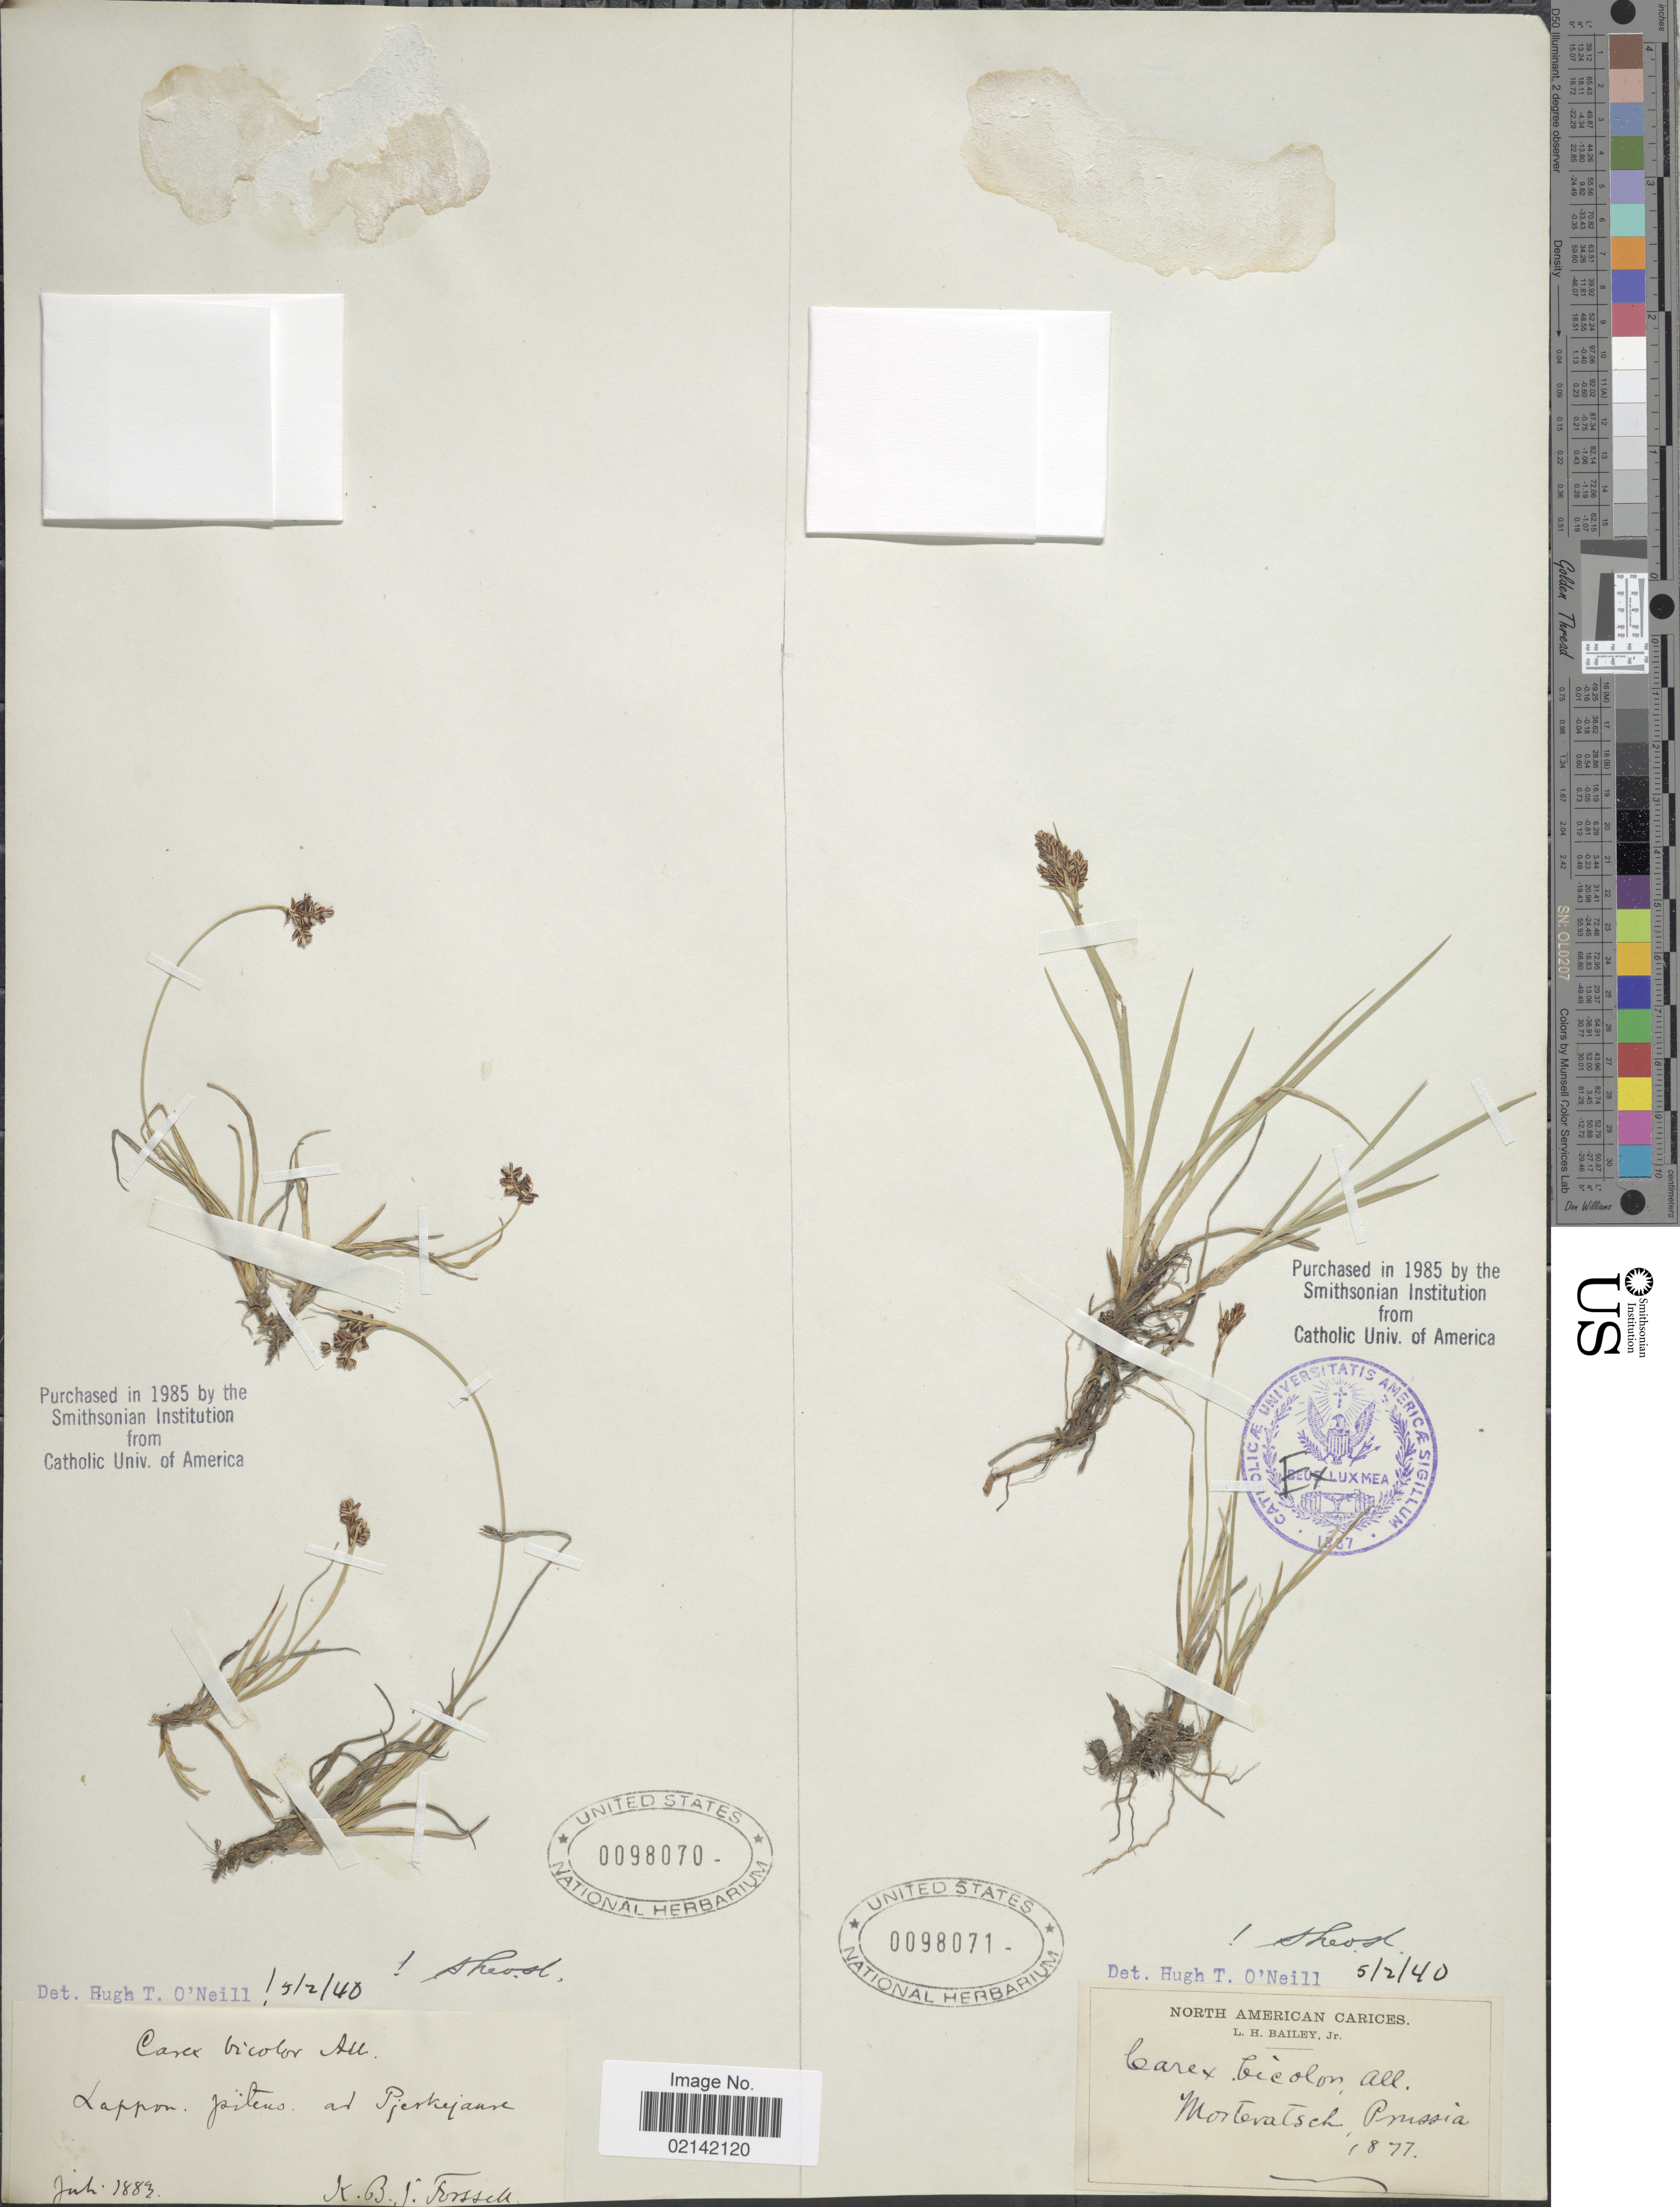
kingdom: Plantae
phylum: Tracheophyta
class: Liliopsida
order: Poales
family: Cyperaceae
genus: Carex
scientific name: Carex bicolor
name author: Bellardi ex All.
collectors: L. H. Bailey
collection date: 1877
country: Switzerland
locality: Mortevatsch, Prussia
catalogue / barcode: US 98071-2